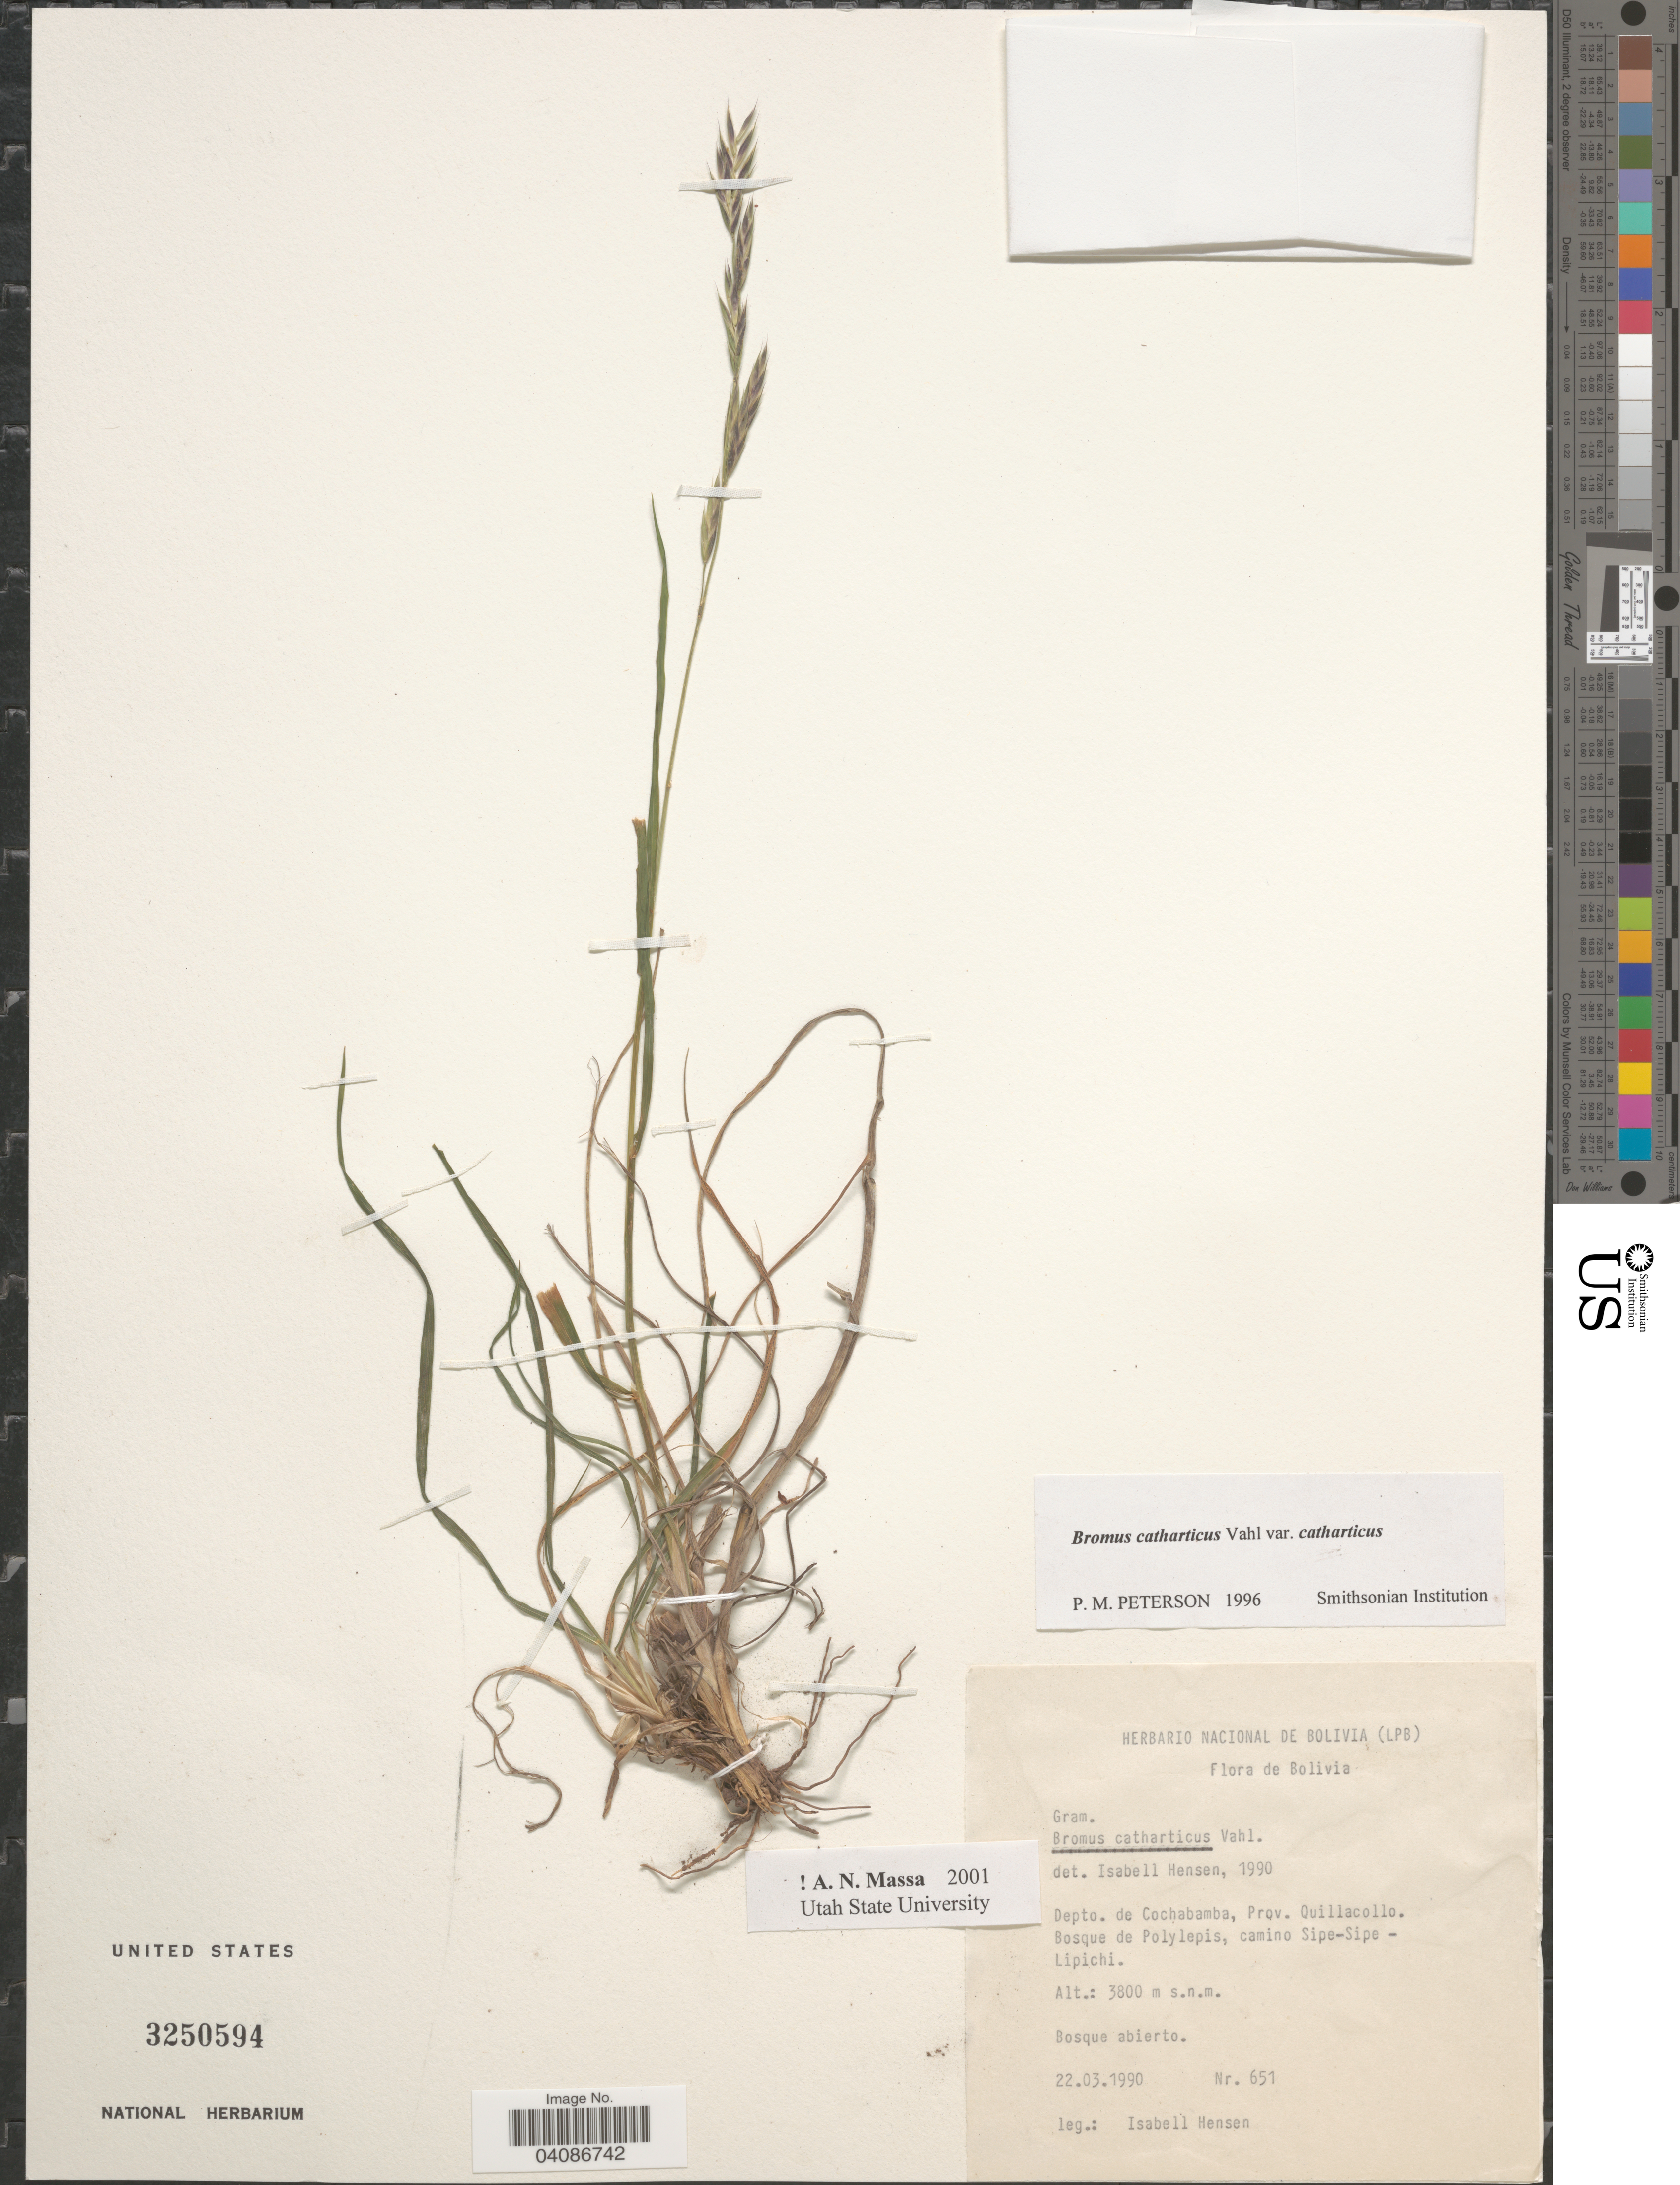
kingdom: Plantae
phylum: Tracheophyta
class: Liliopsida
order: Poales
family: Poaceae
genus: Bromus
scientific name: Bromus catharticus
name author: Vahl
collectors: I. Hensen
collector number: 651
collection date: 1990-03-22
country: Bolivia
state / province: Cochabamba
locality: Depto. de Cochabamba, Prov. Quillacollo. Bosque de Polylepis, camino Sipe-Sipe - Lipichi.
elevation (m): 3800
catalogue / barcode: US 3250594